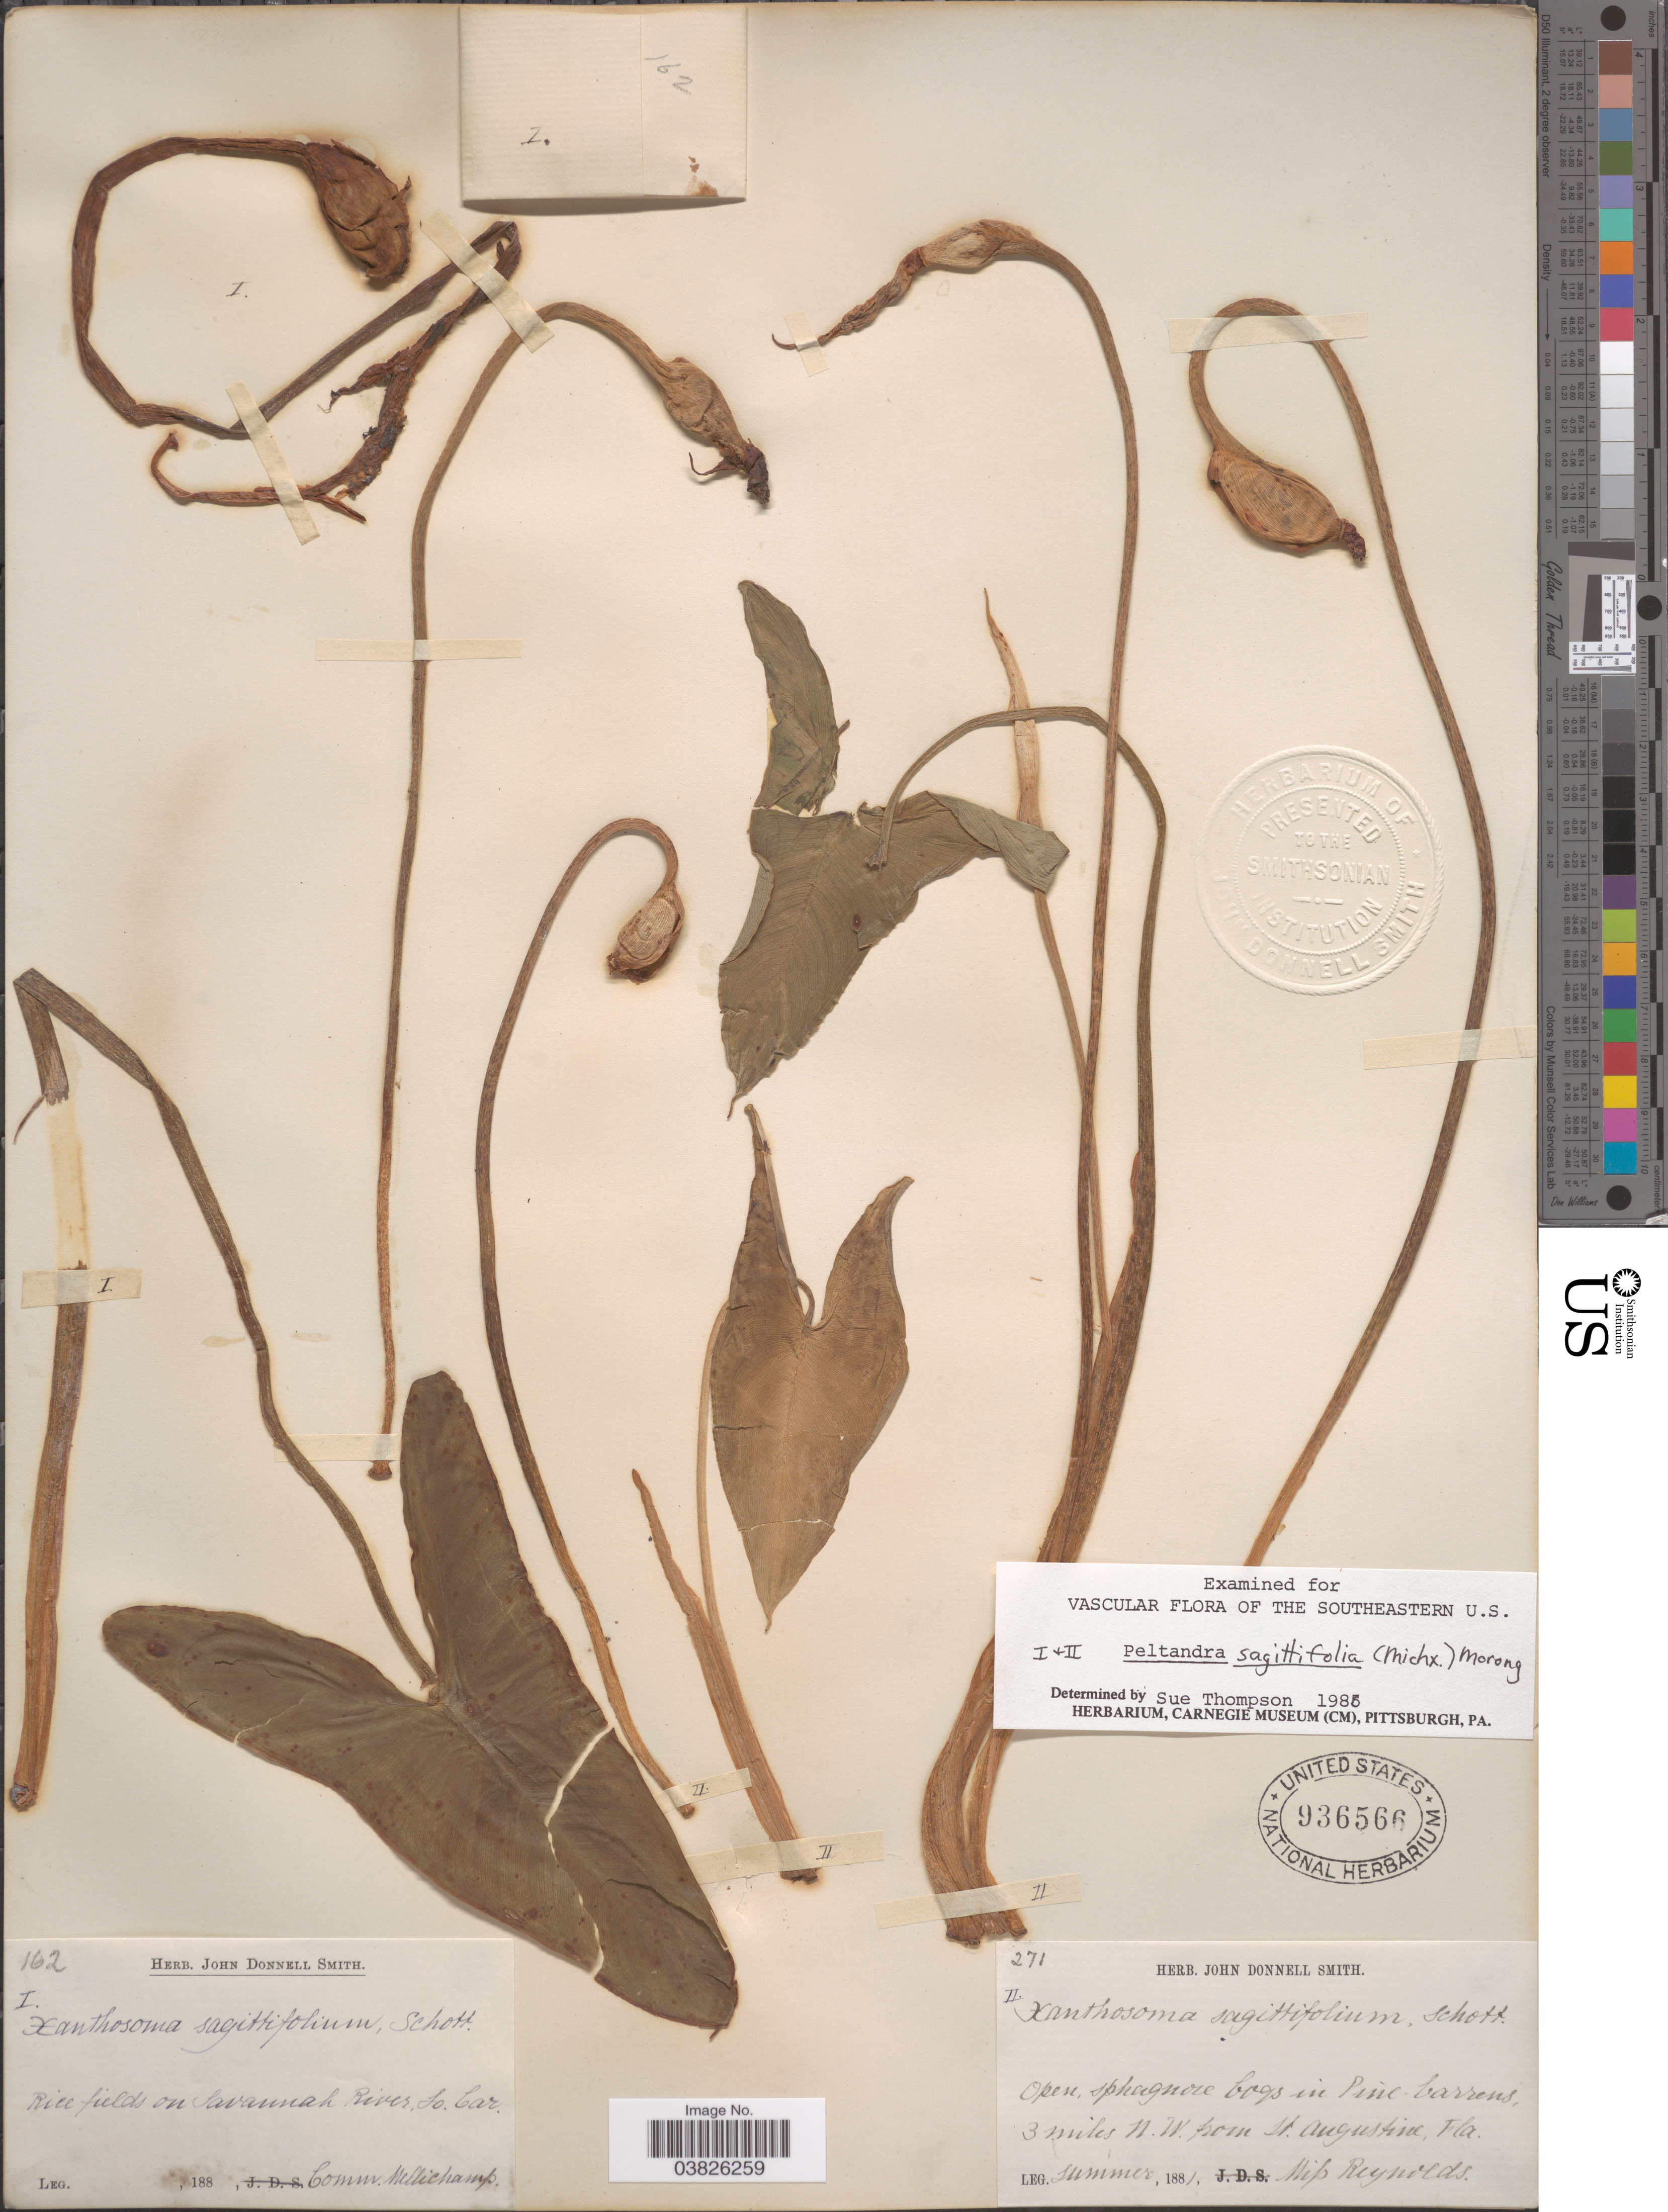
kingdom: Plantae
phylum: Tracheophyta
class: Liliopsida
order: Alismatales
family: Araceae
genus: Peltandra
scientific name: Peltandra sagittifolia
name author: (Michx.) Morong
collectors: Miss Reynolds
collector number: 271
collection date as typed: Summer 1881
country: United States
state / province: Florida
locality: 3 miles N.W. from St. Augustine.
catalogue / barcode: US 936566-2